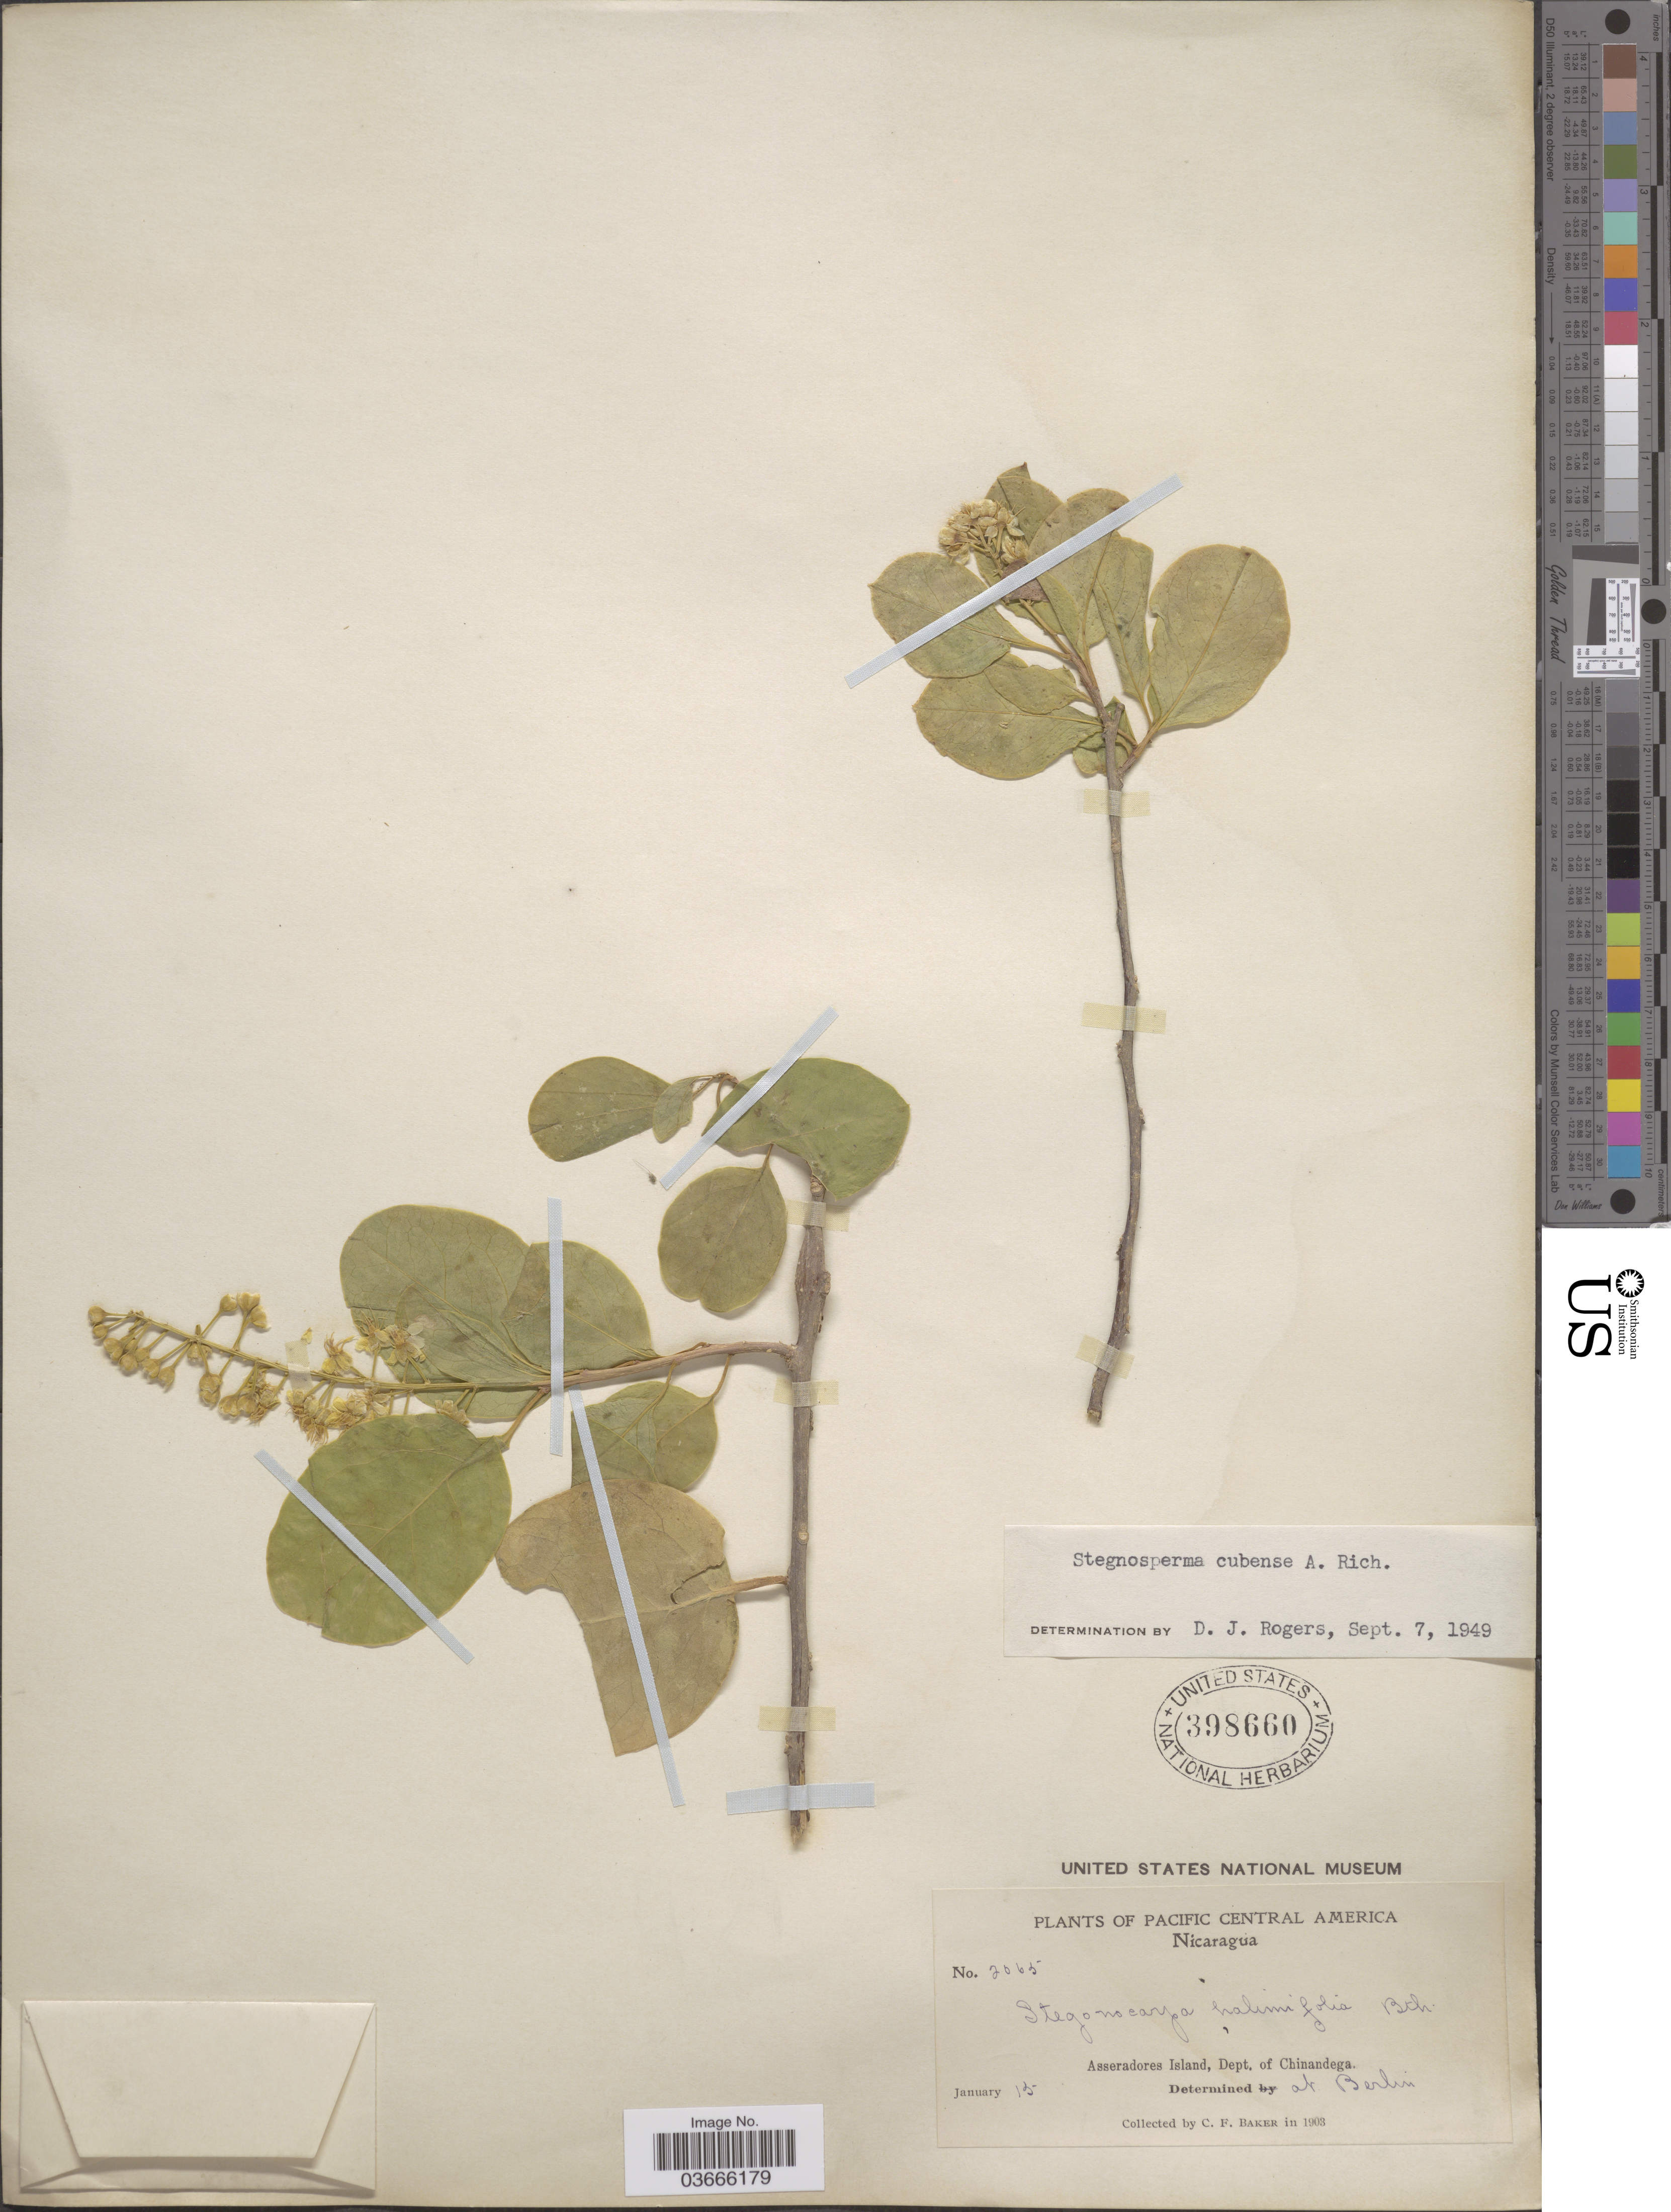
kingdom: Plantae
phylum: Tracheophyta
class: Magnoliopsida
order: Caryophyllales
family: Stegnospermataceae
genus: Stegnosperma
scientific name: Stegnosperma cubense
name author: A. Rich.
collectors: C. F. Baker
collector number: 2065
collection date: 1903-01-15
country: Nicaragua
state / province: Chinandega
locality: Pacific Central America. Asseradores Island, Dept. of Chinandega.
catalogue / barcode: US 398660